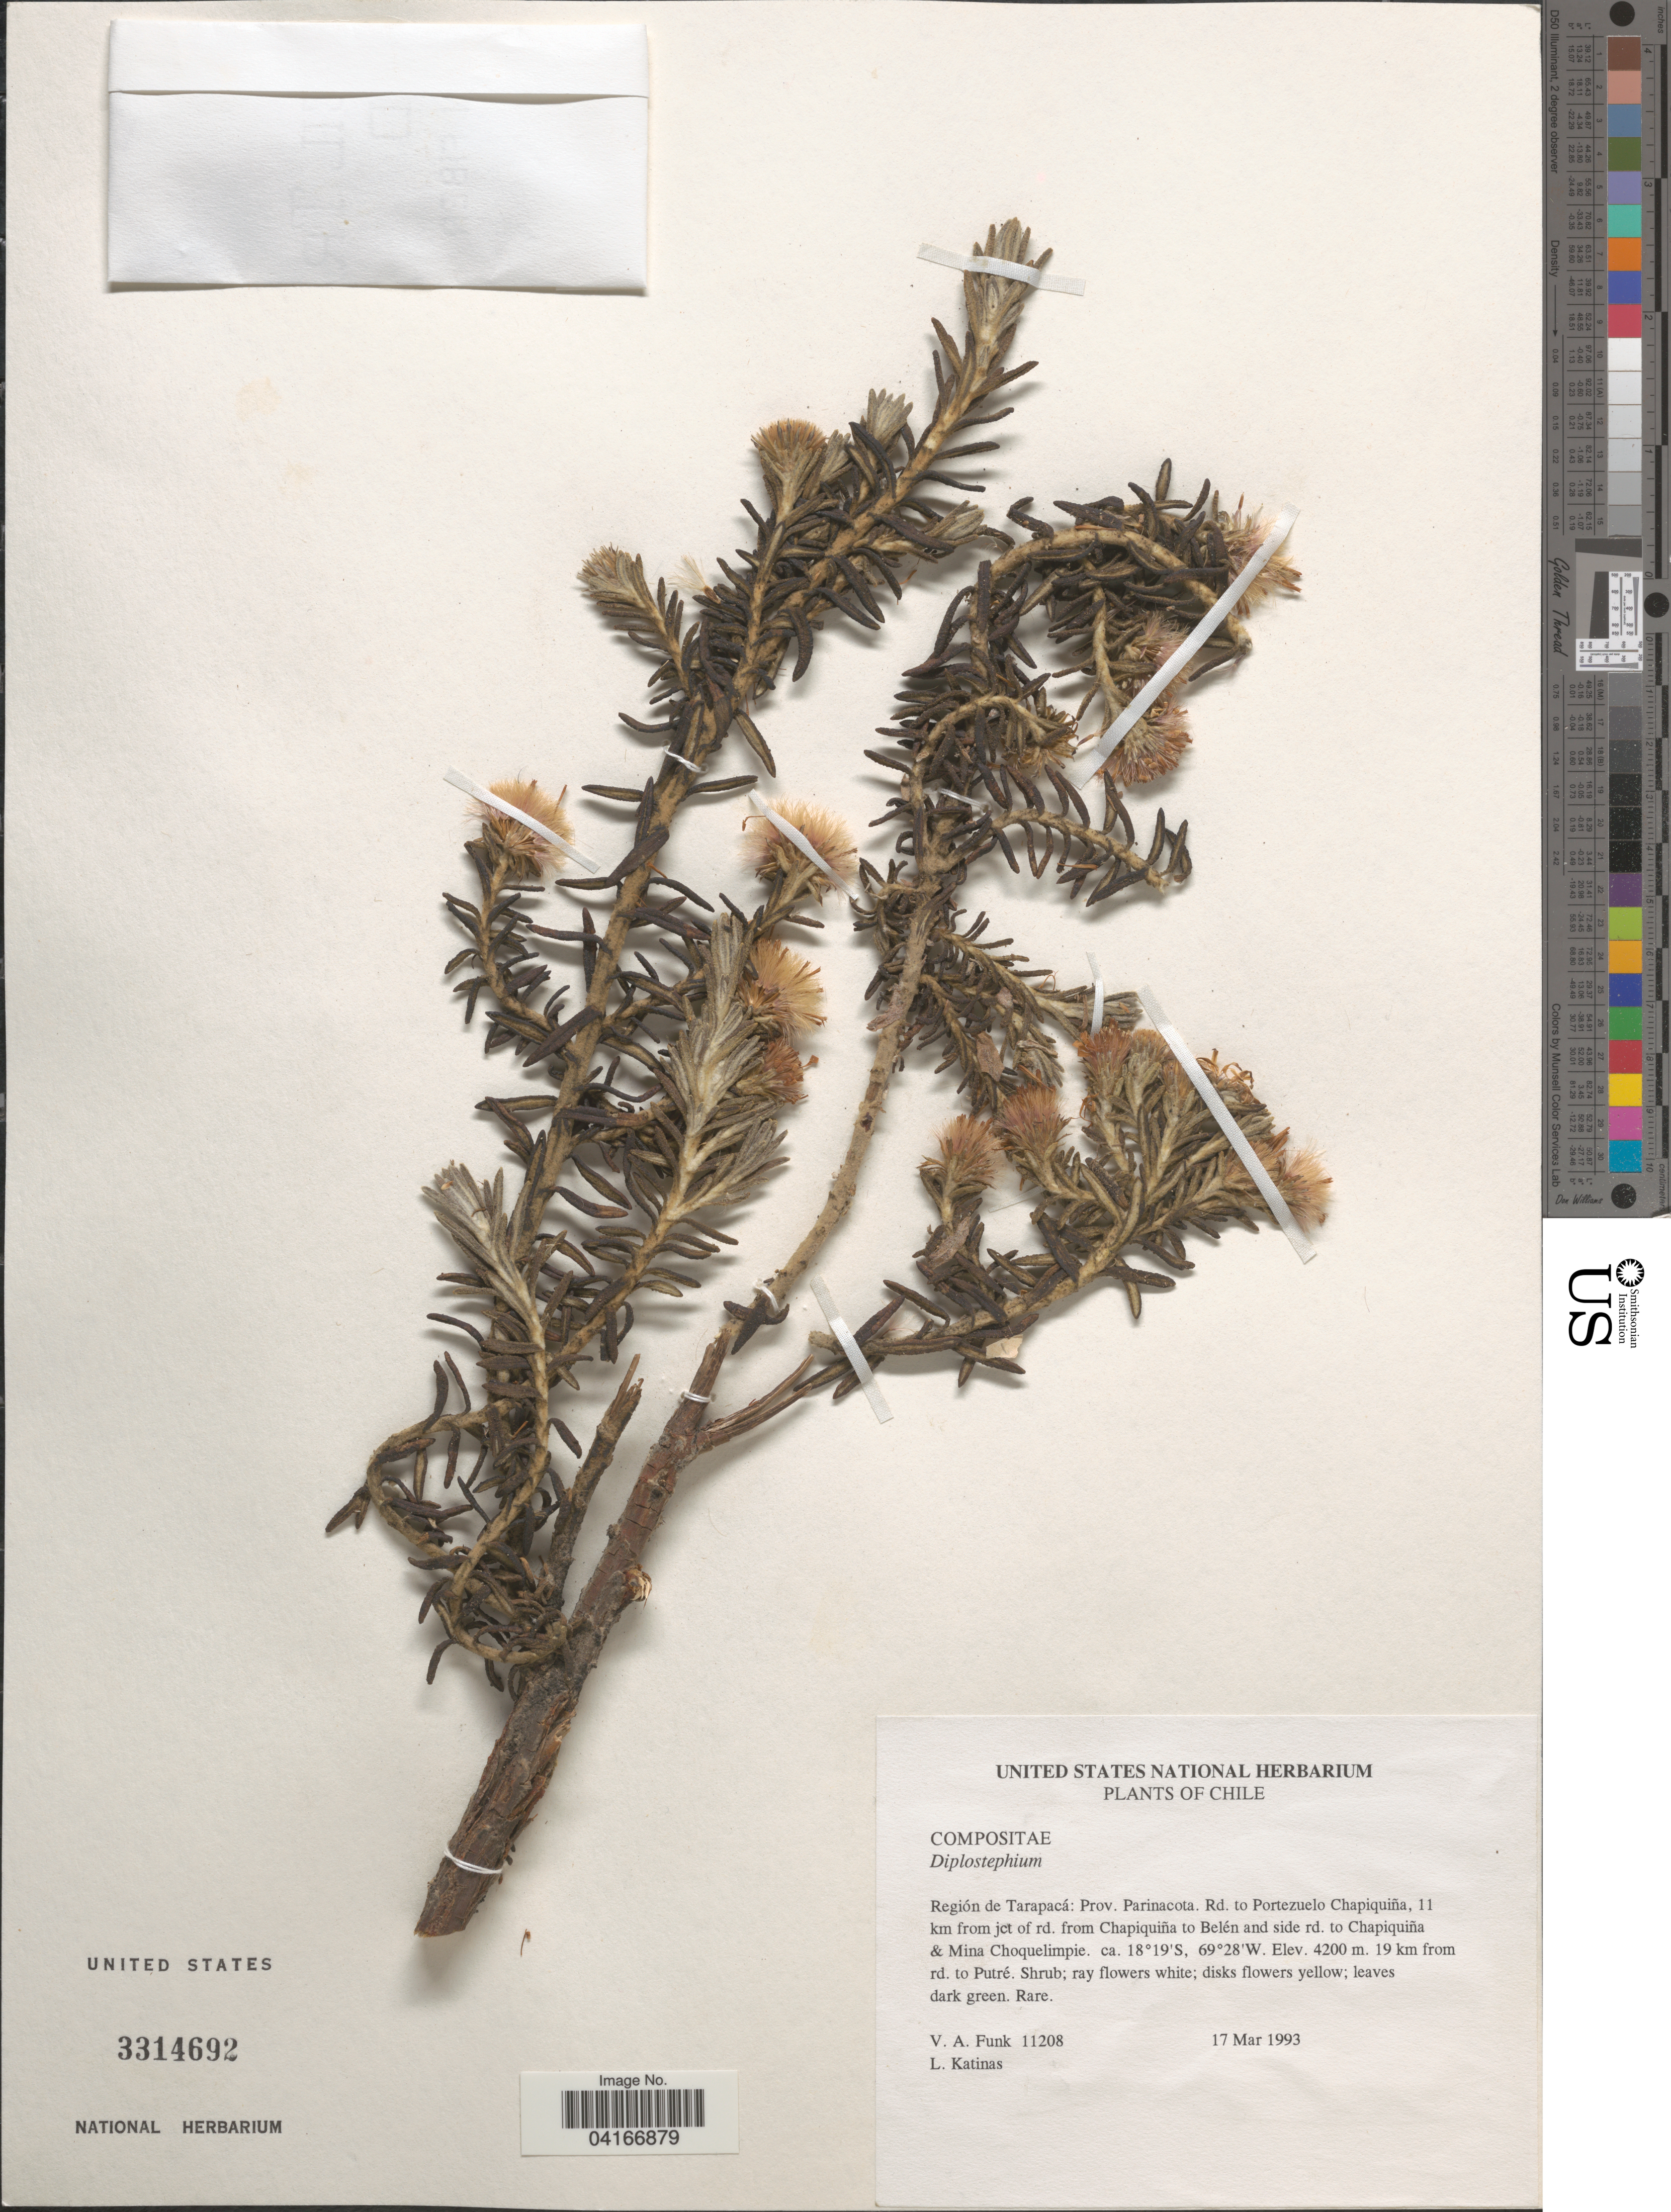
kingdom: Plantae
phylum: Tracheophyta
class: Magnoliopsida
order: Asterales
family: Asteraceae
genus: Diplostephium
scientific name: Diplostephium sp.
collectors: V. Funk & L. Katinas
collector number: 11208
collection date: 1993-03-17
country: Chile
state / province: Tarapacá (I)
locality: Región de Tarapacá: Prov. Parinacota. Rd. to Portezuelo Chapiquiña, 11 km from jct of rd. from Chapiquiña to Belén and side rd. to Chapiquiña & Mina Choquelimpie. 19 km from rd. to Putré.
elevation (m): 4200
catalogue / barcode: US 3314692